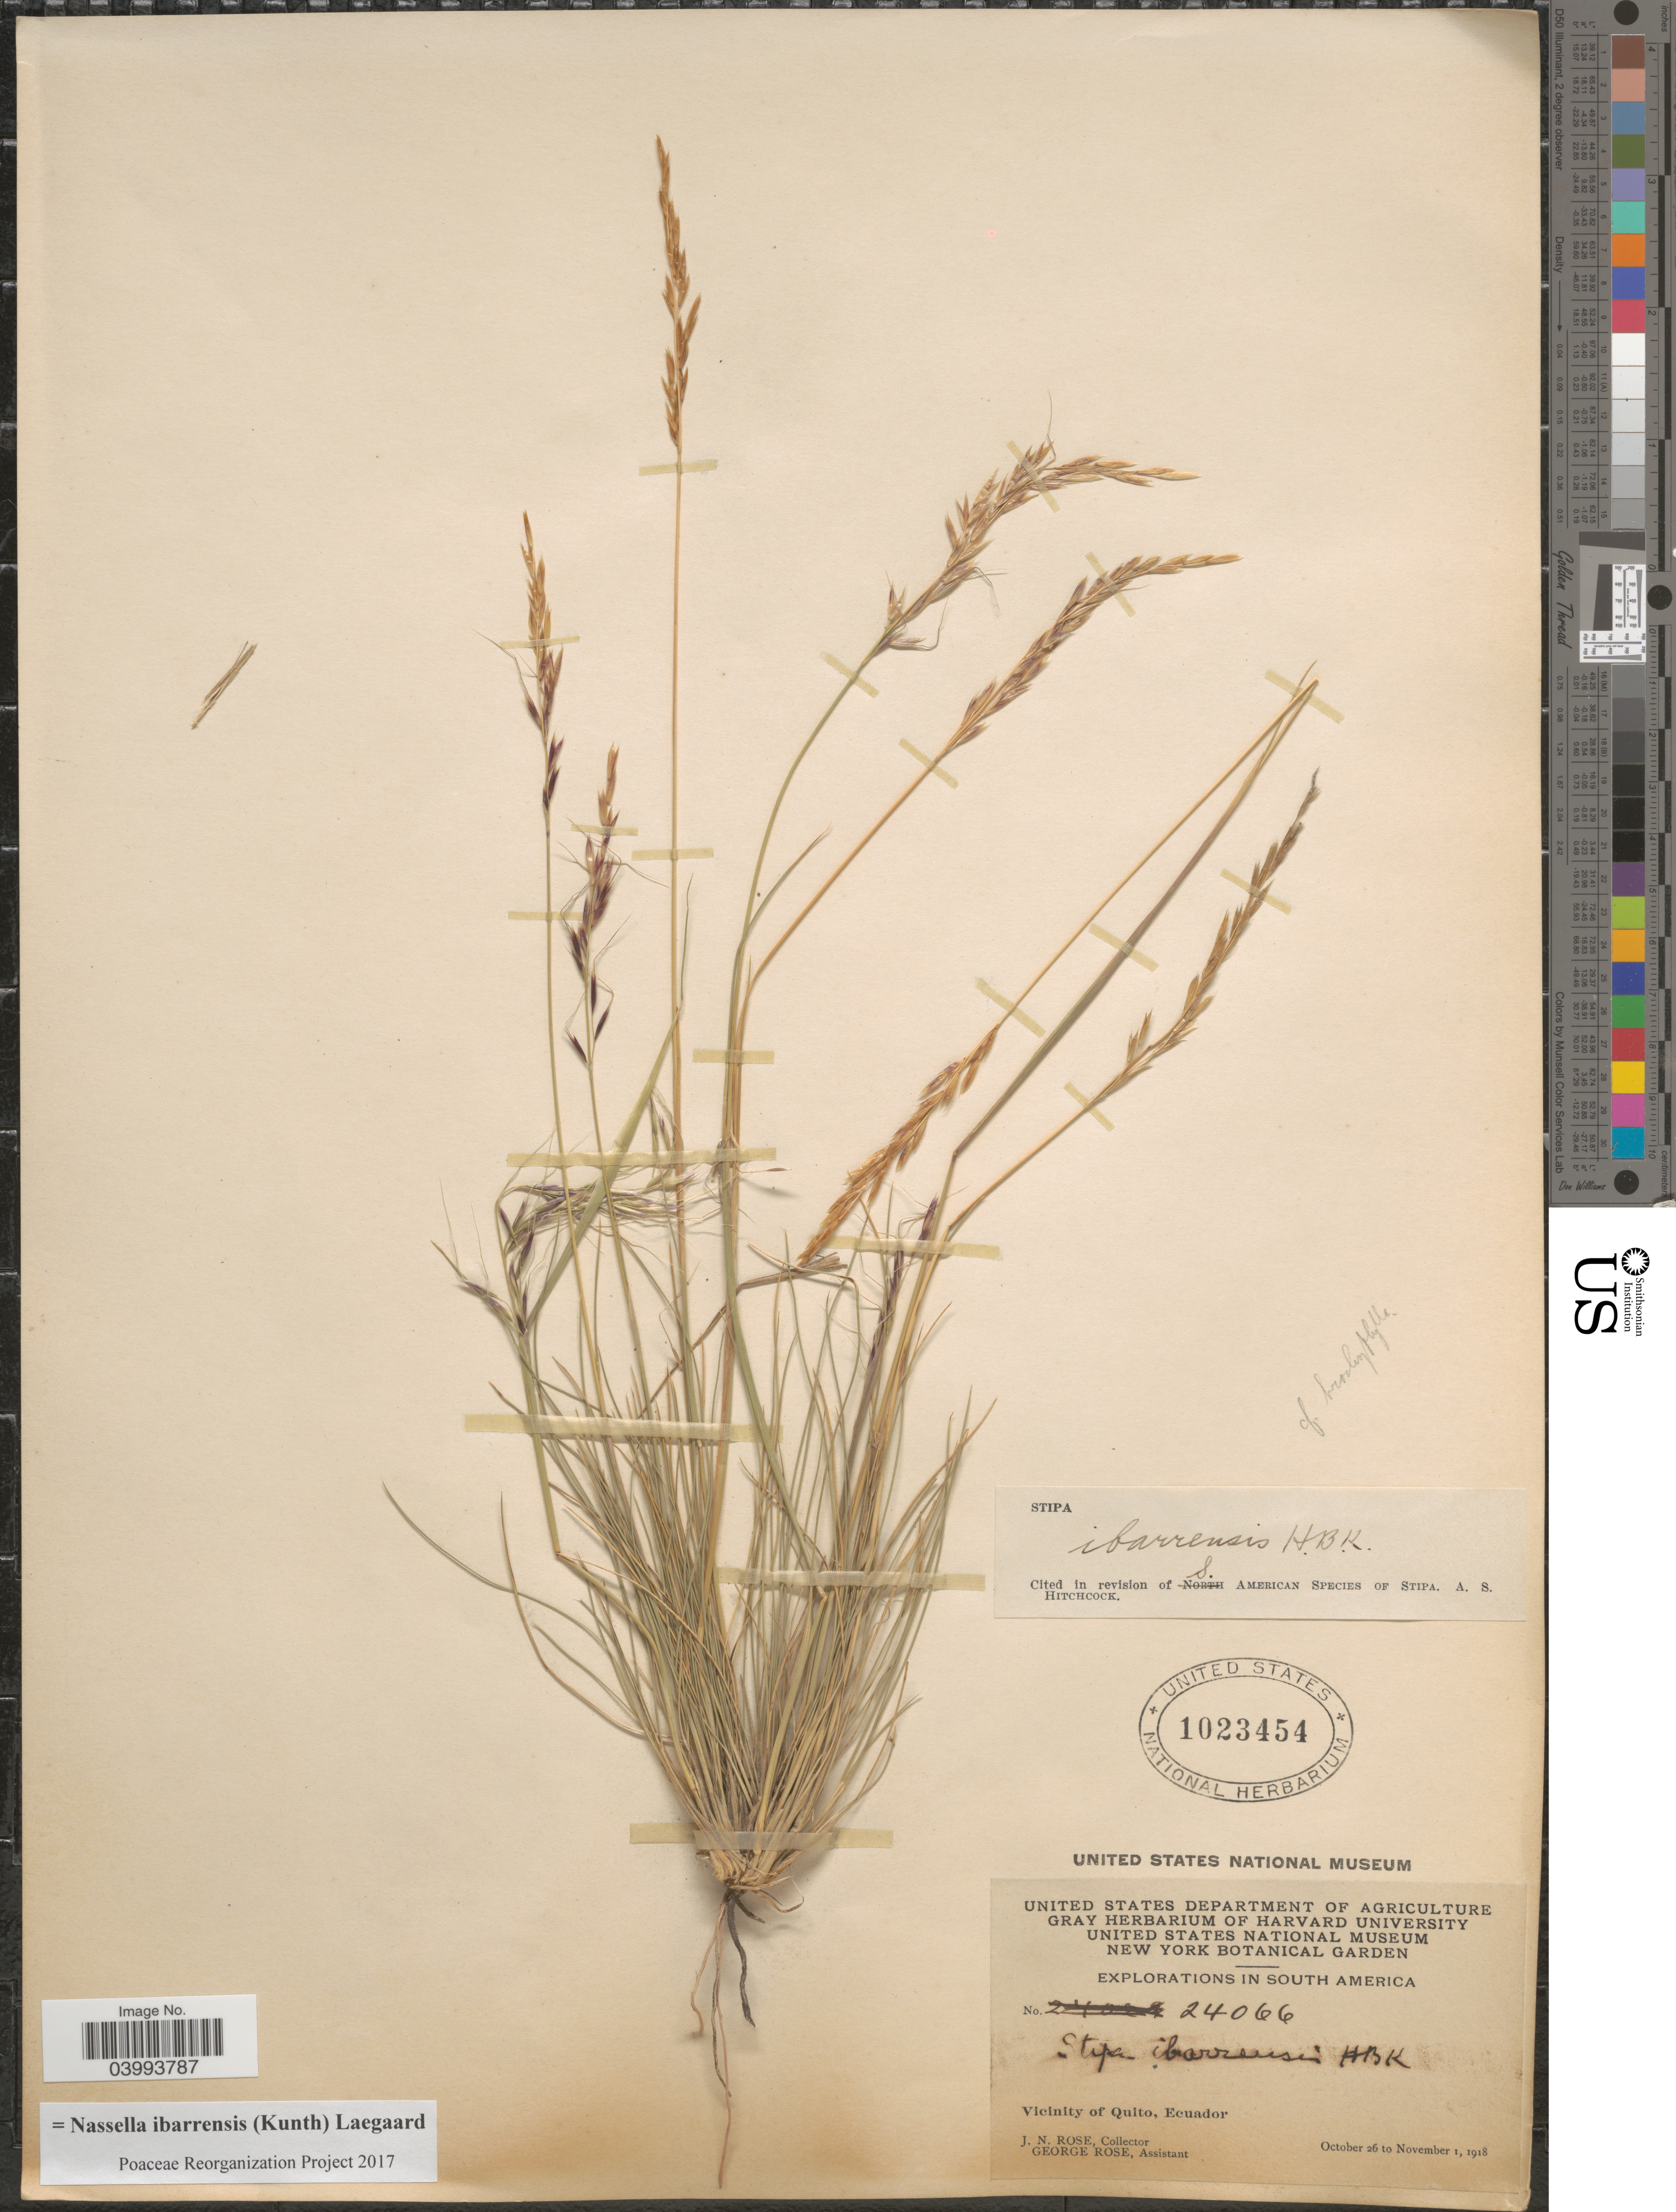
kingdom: Plantae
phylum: Tracheophyta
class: Liliopsida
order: Poales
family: Poaceae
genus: Nassella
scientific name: Nassella ibarrensis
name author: (Kunth) Lægaard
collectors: J. N. Rose & G. Rose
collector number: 24066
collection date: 1918-10-26/1918-11-01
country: Ecuador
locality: Vicinity of Quito.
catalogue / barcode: US 1023454